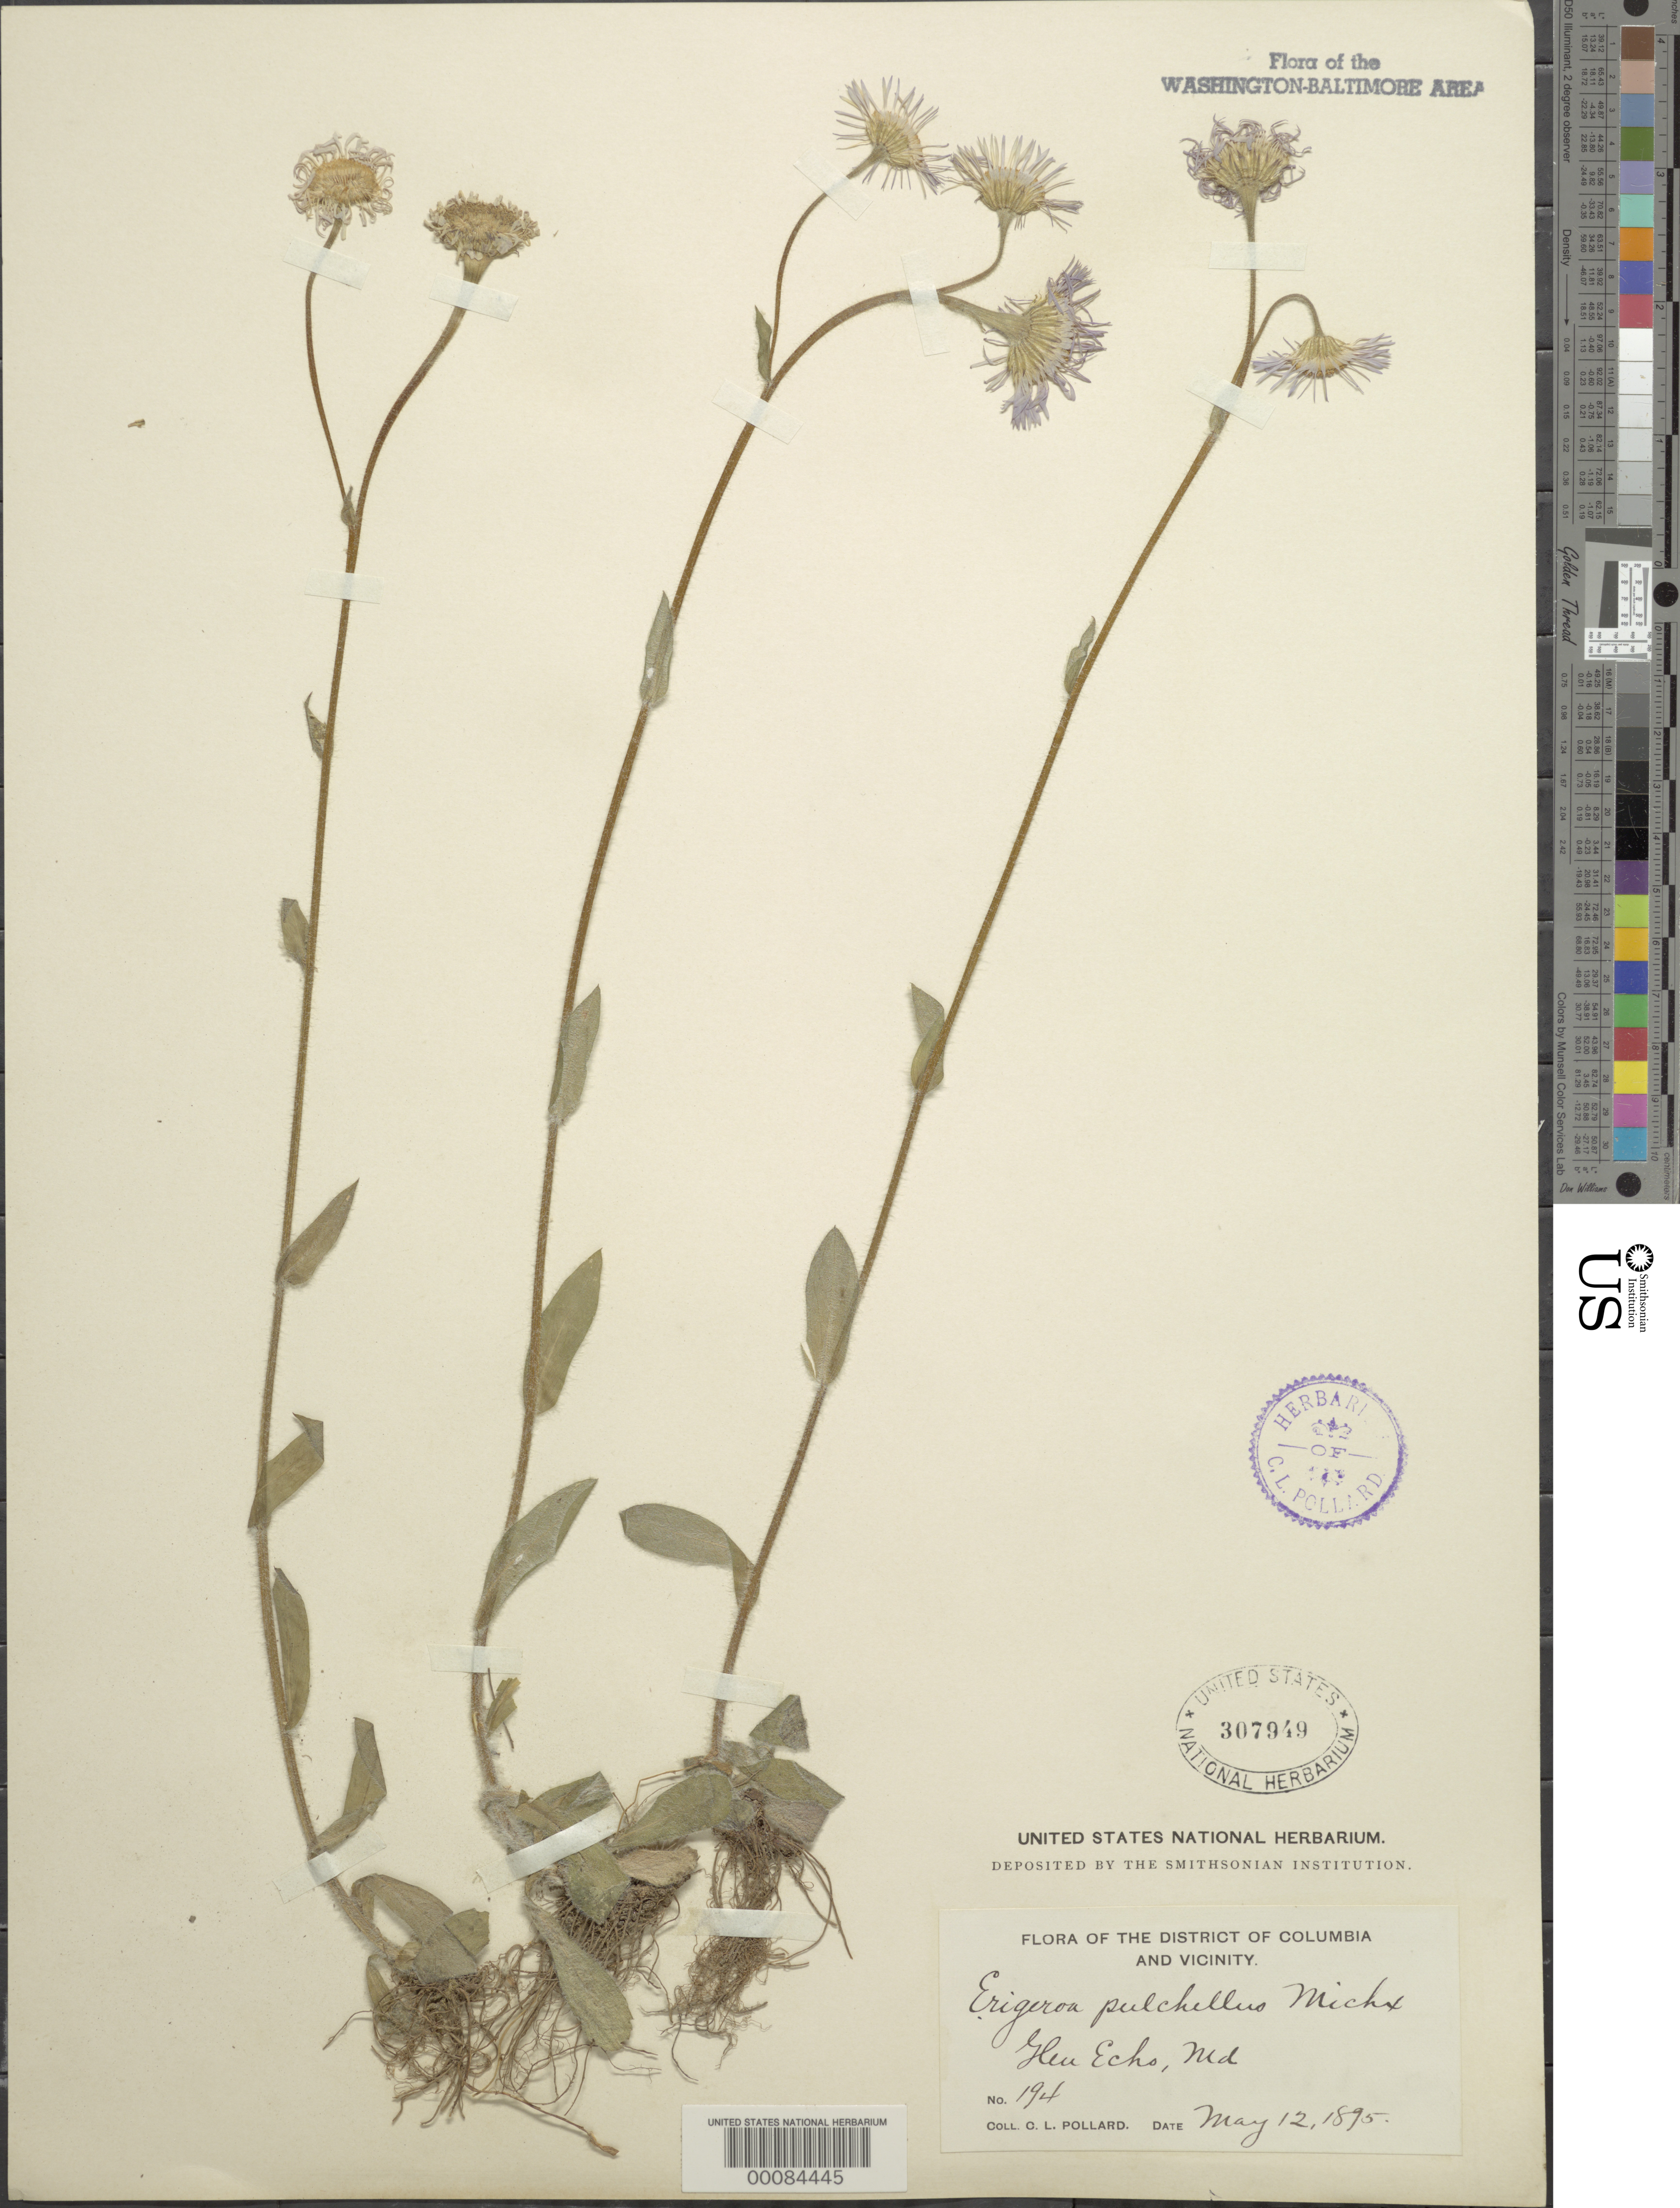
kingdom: Plantae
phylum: Tracheophyta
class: Magnoliopsida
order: Asterales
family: Asteraceae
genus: Erigeron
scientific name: Erigeron pulchellus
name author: Michx.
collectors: C. L. Pollard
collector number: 194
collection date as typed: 12 May 1895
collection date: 1895-05-12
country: United States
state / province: Maryland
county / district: Montgomery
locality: Glen Echo C. & O. Canal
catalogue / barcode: US 307949